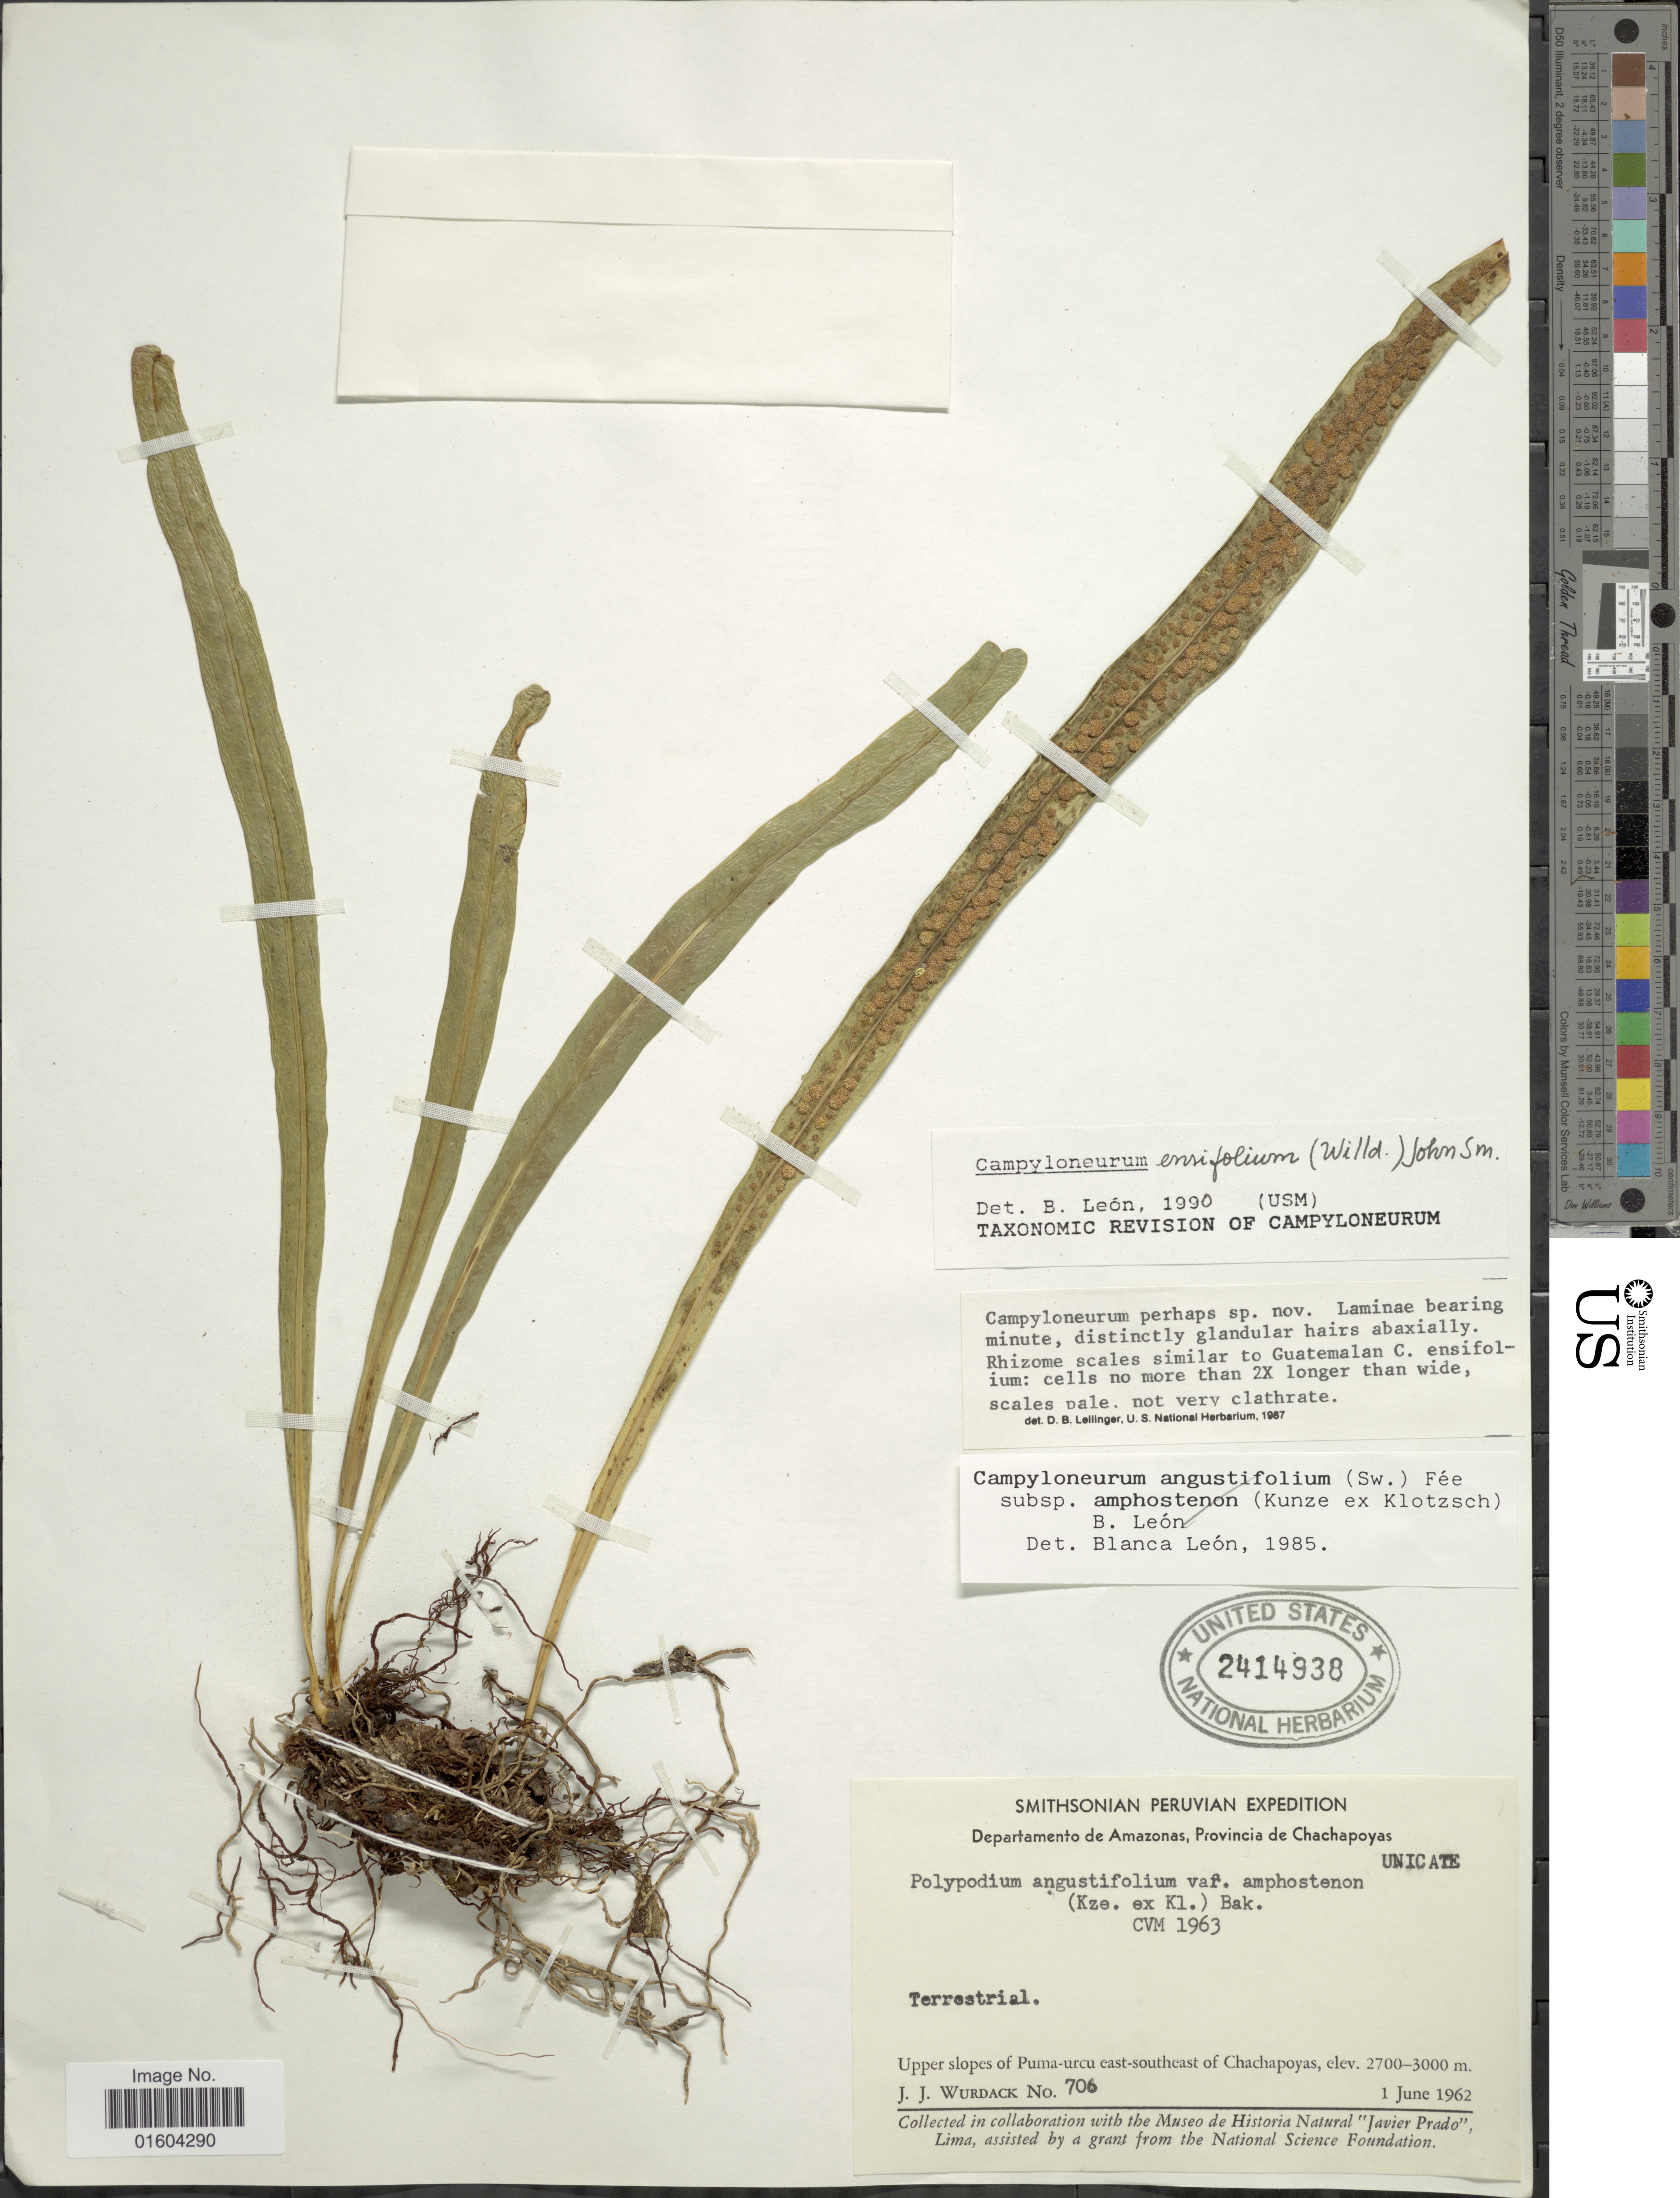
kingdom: Plantae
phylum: Tracheophyta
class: Polypodiopsida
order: Polypodiales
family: Polypodiaceae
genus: Campyloneurum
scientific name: Campyloneurum ensifolium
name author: (Willd.) J. Sm.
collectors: J. J. Wurdack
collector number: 706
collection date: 1962-06-01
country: Peru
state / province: Amazonas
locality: Departamento de Amazonas, Provincia de Chachapoyas. Upper slopes of Puma-urcu east-southeast of Chachapoyas.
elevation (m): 2700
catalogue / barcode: US 2414938